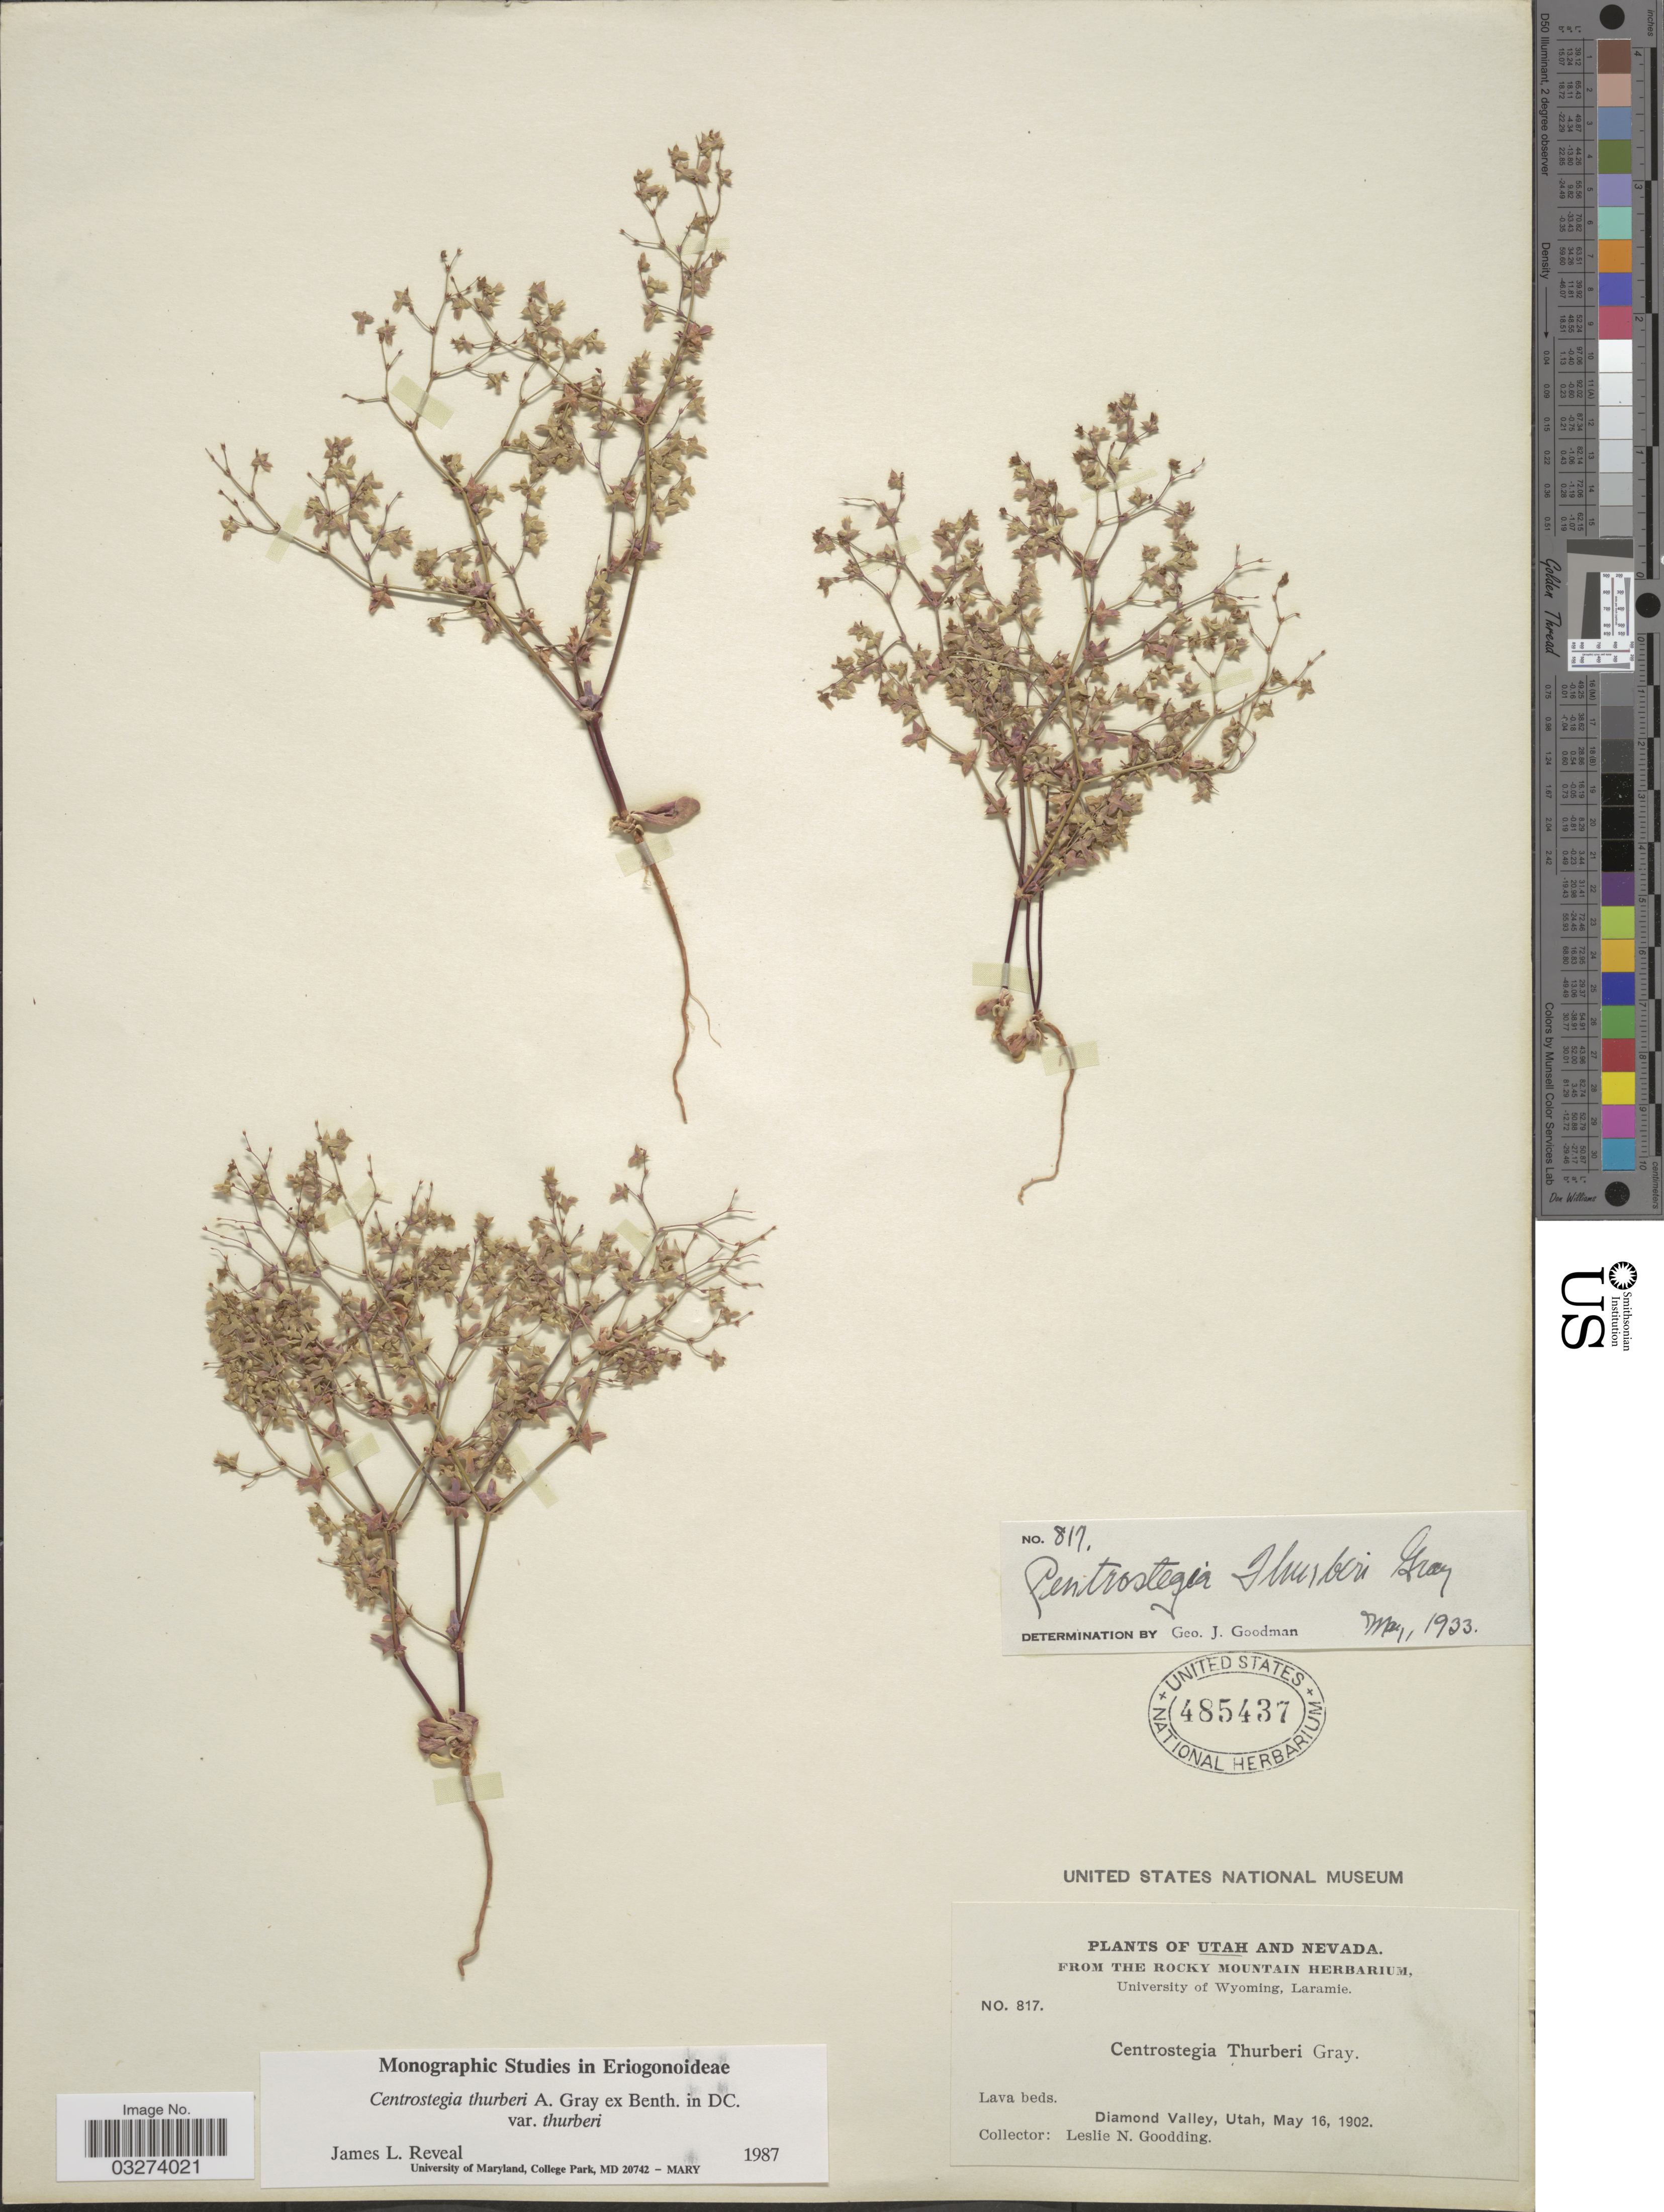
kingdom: Plantae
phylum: Tracheophyta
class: Magnoliopsida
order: Caryophyllales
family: Polygonaceae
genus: Centrostegia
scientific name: Centrostegia thurberi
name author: A. Gray ex Benth.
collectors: L. N. Goodding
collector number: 817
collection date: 1902-05-16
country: United States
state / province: Utah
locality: Lava beds. Diamond Valley.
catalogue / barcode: US 485437